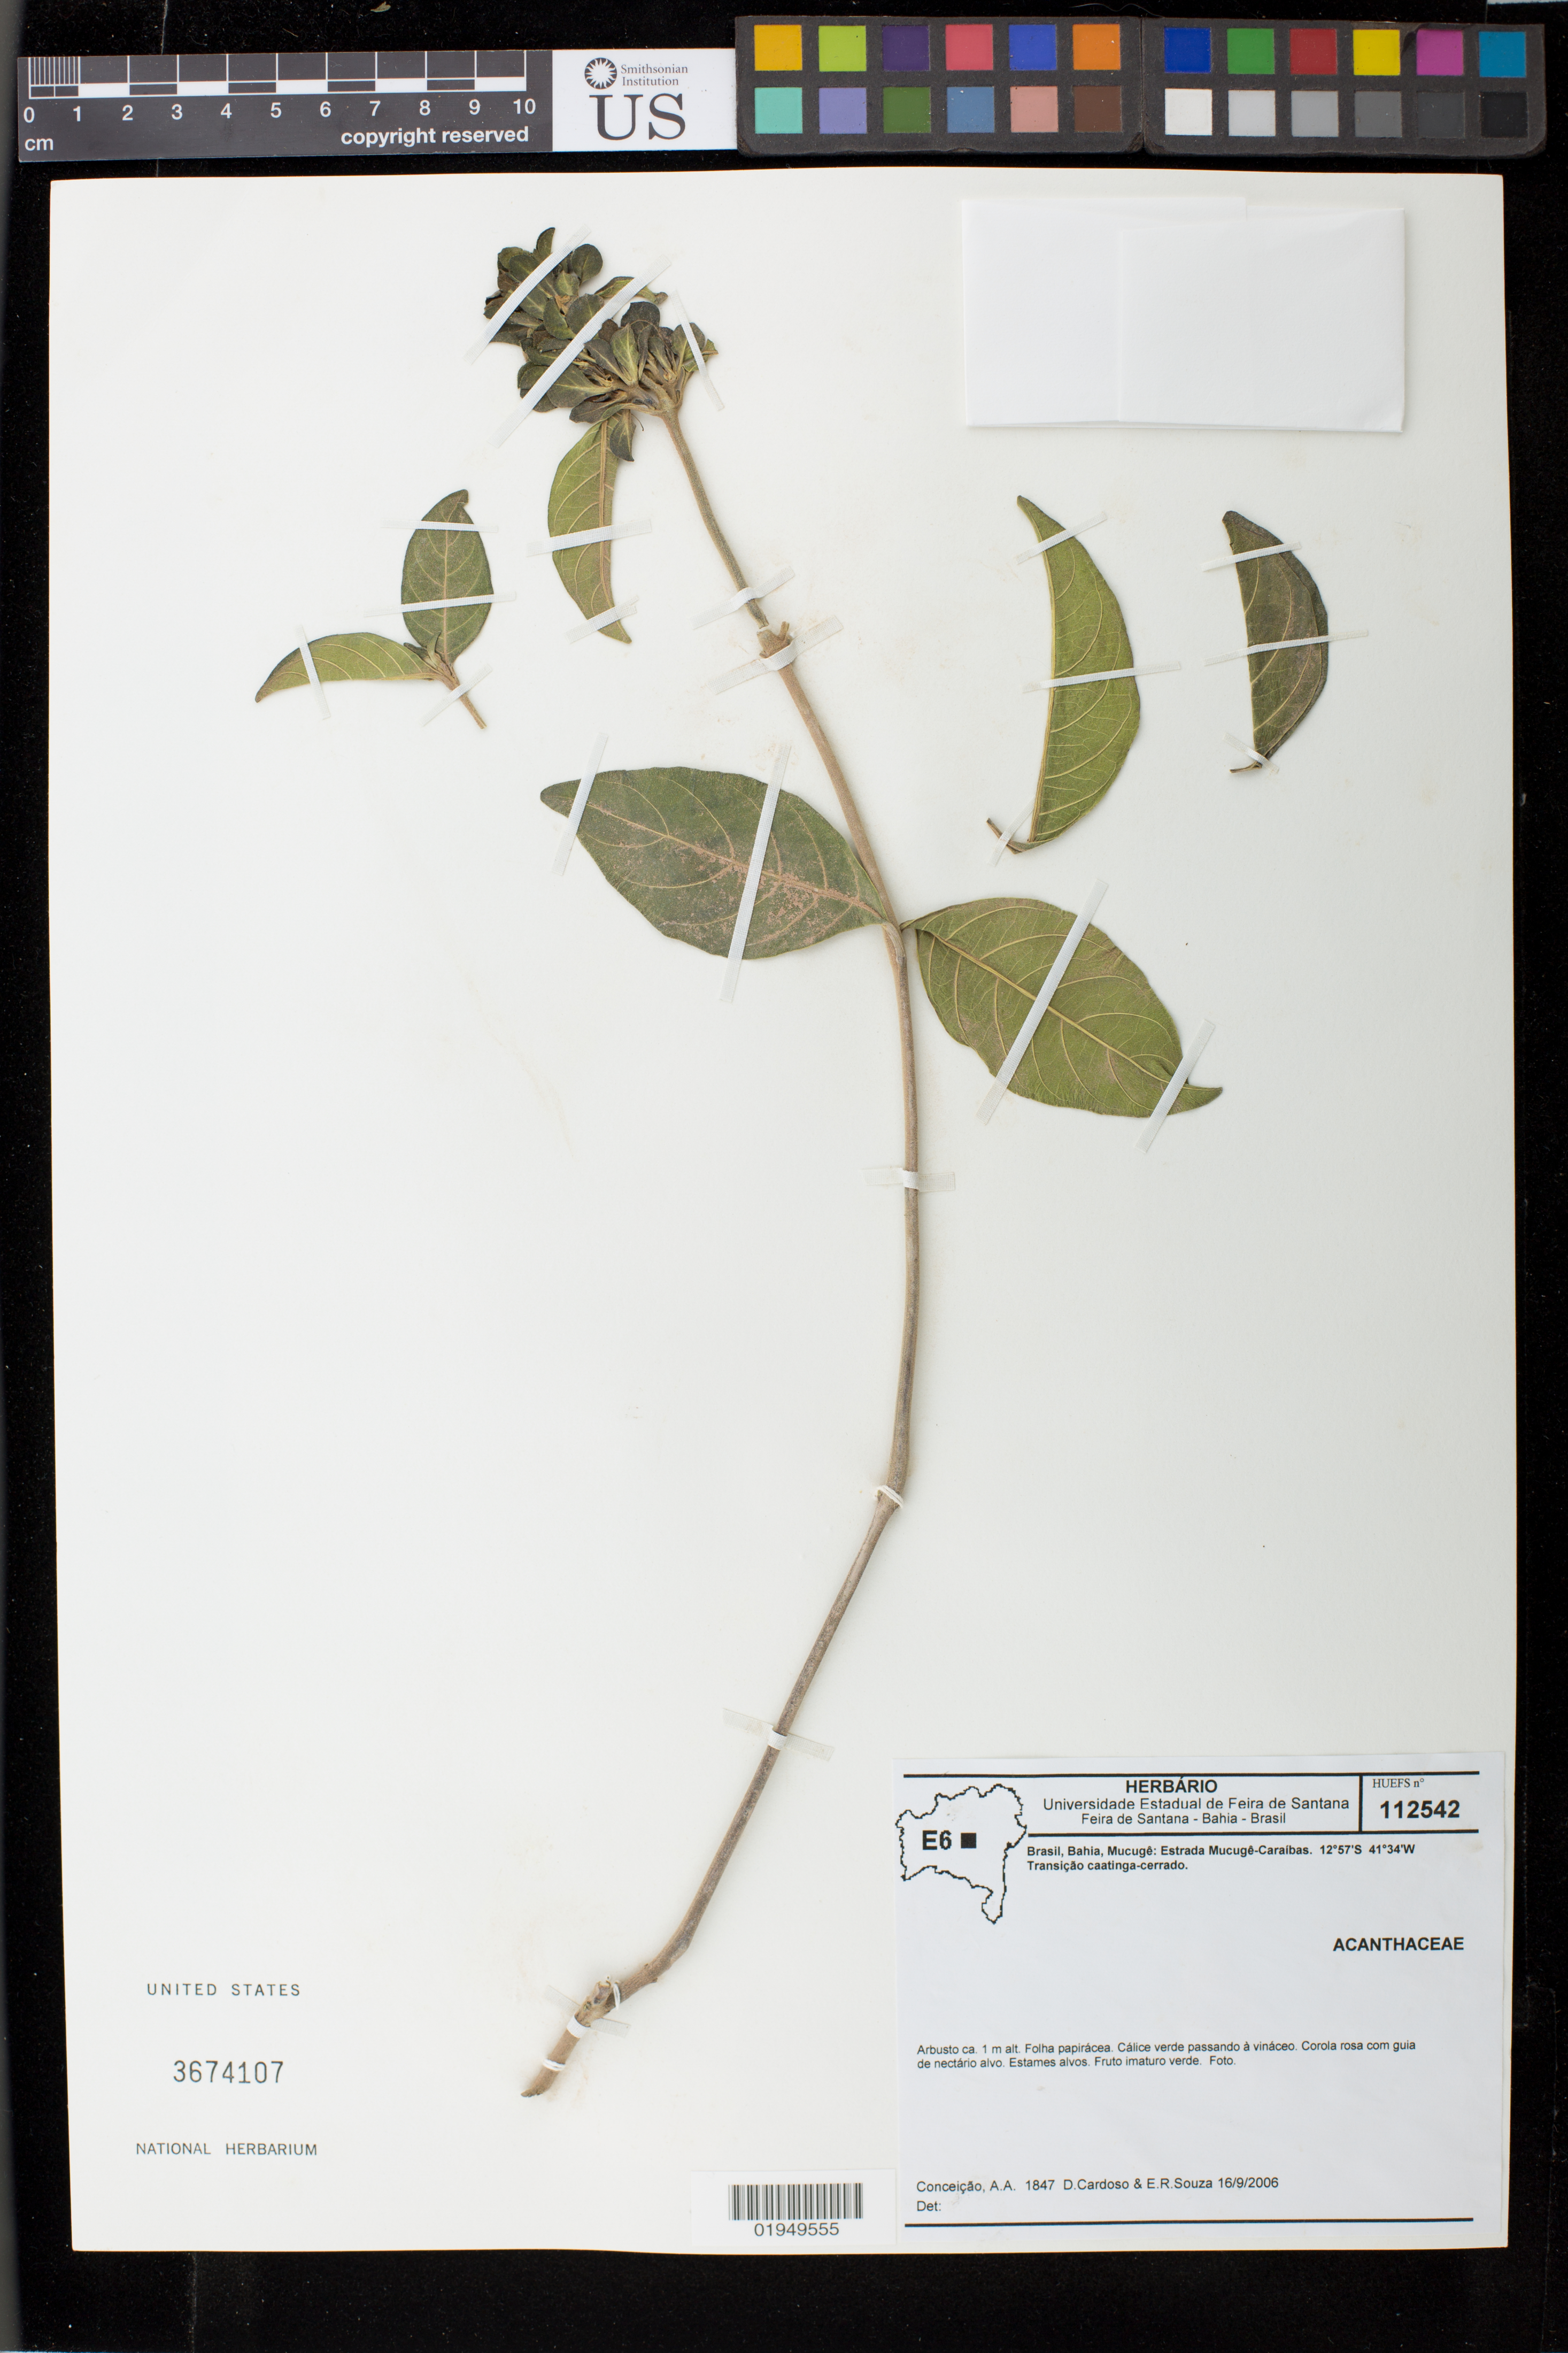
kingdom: Plantae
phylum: Tracheophyta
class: Magnoliopsida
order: Lamiales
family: Acanthaceae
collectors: A. A. Conceição, D. Cardoso & É. R. Souza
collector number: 1847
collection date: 2006-09-16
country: Brazil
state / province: Bahia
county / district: Mucugê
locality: Estrada Mucugê-Caraibas.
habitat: Transicao caatinga-cerrado.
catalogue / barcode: US 3674107